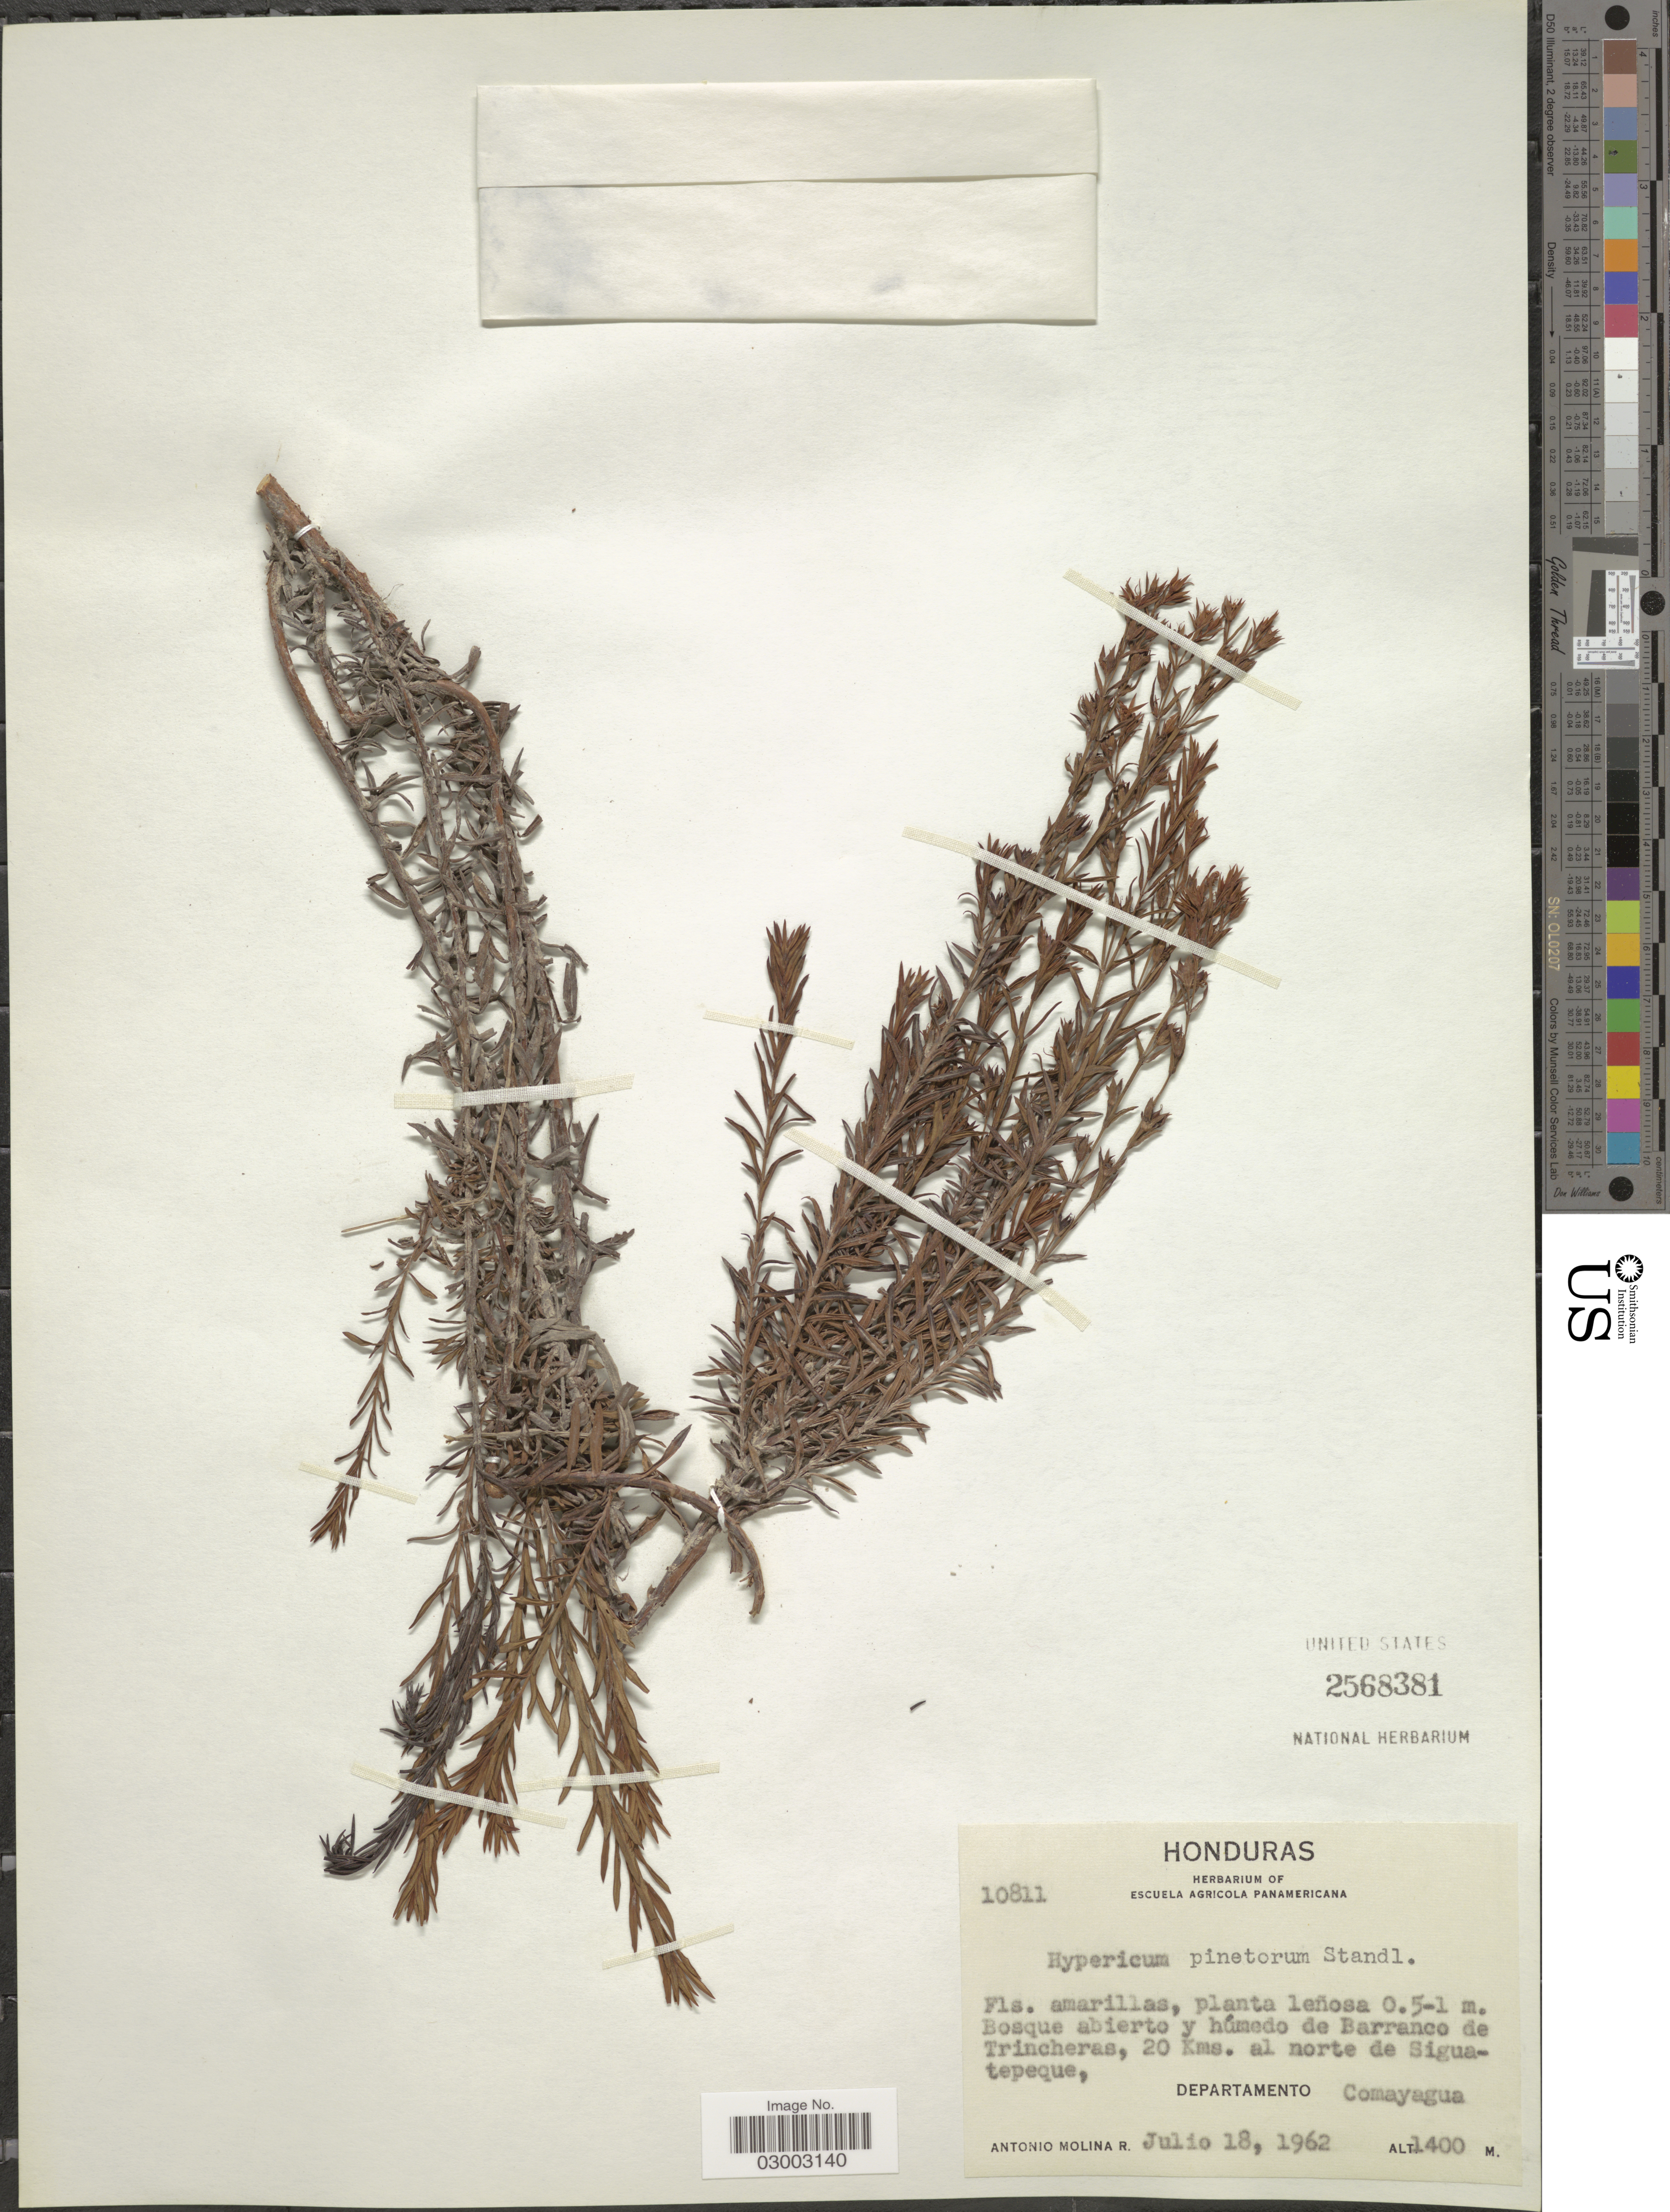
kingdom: Plantae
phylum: Tracheophyta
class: Magnoliopsida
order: Malpighiales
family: Hypericaceae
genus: Hypericum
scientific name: Hypericum gnidioides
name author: Seem.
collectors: A. Molina R.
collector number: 10811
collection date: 1962-07-18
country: Honduras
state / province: Comayagua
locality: Bosque abierto u húmedo de Barranco de Trincheras, 20 Kms. al norte de Siguatepeque, Departamento Comayagua.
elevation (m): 1400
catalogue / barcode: US 2568381